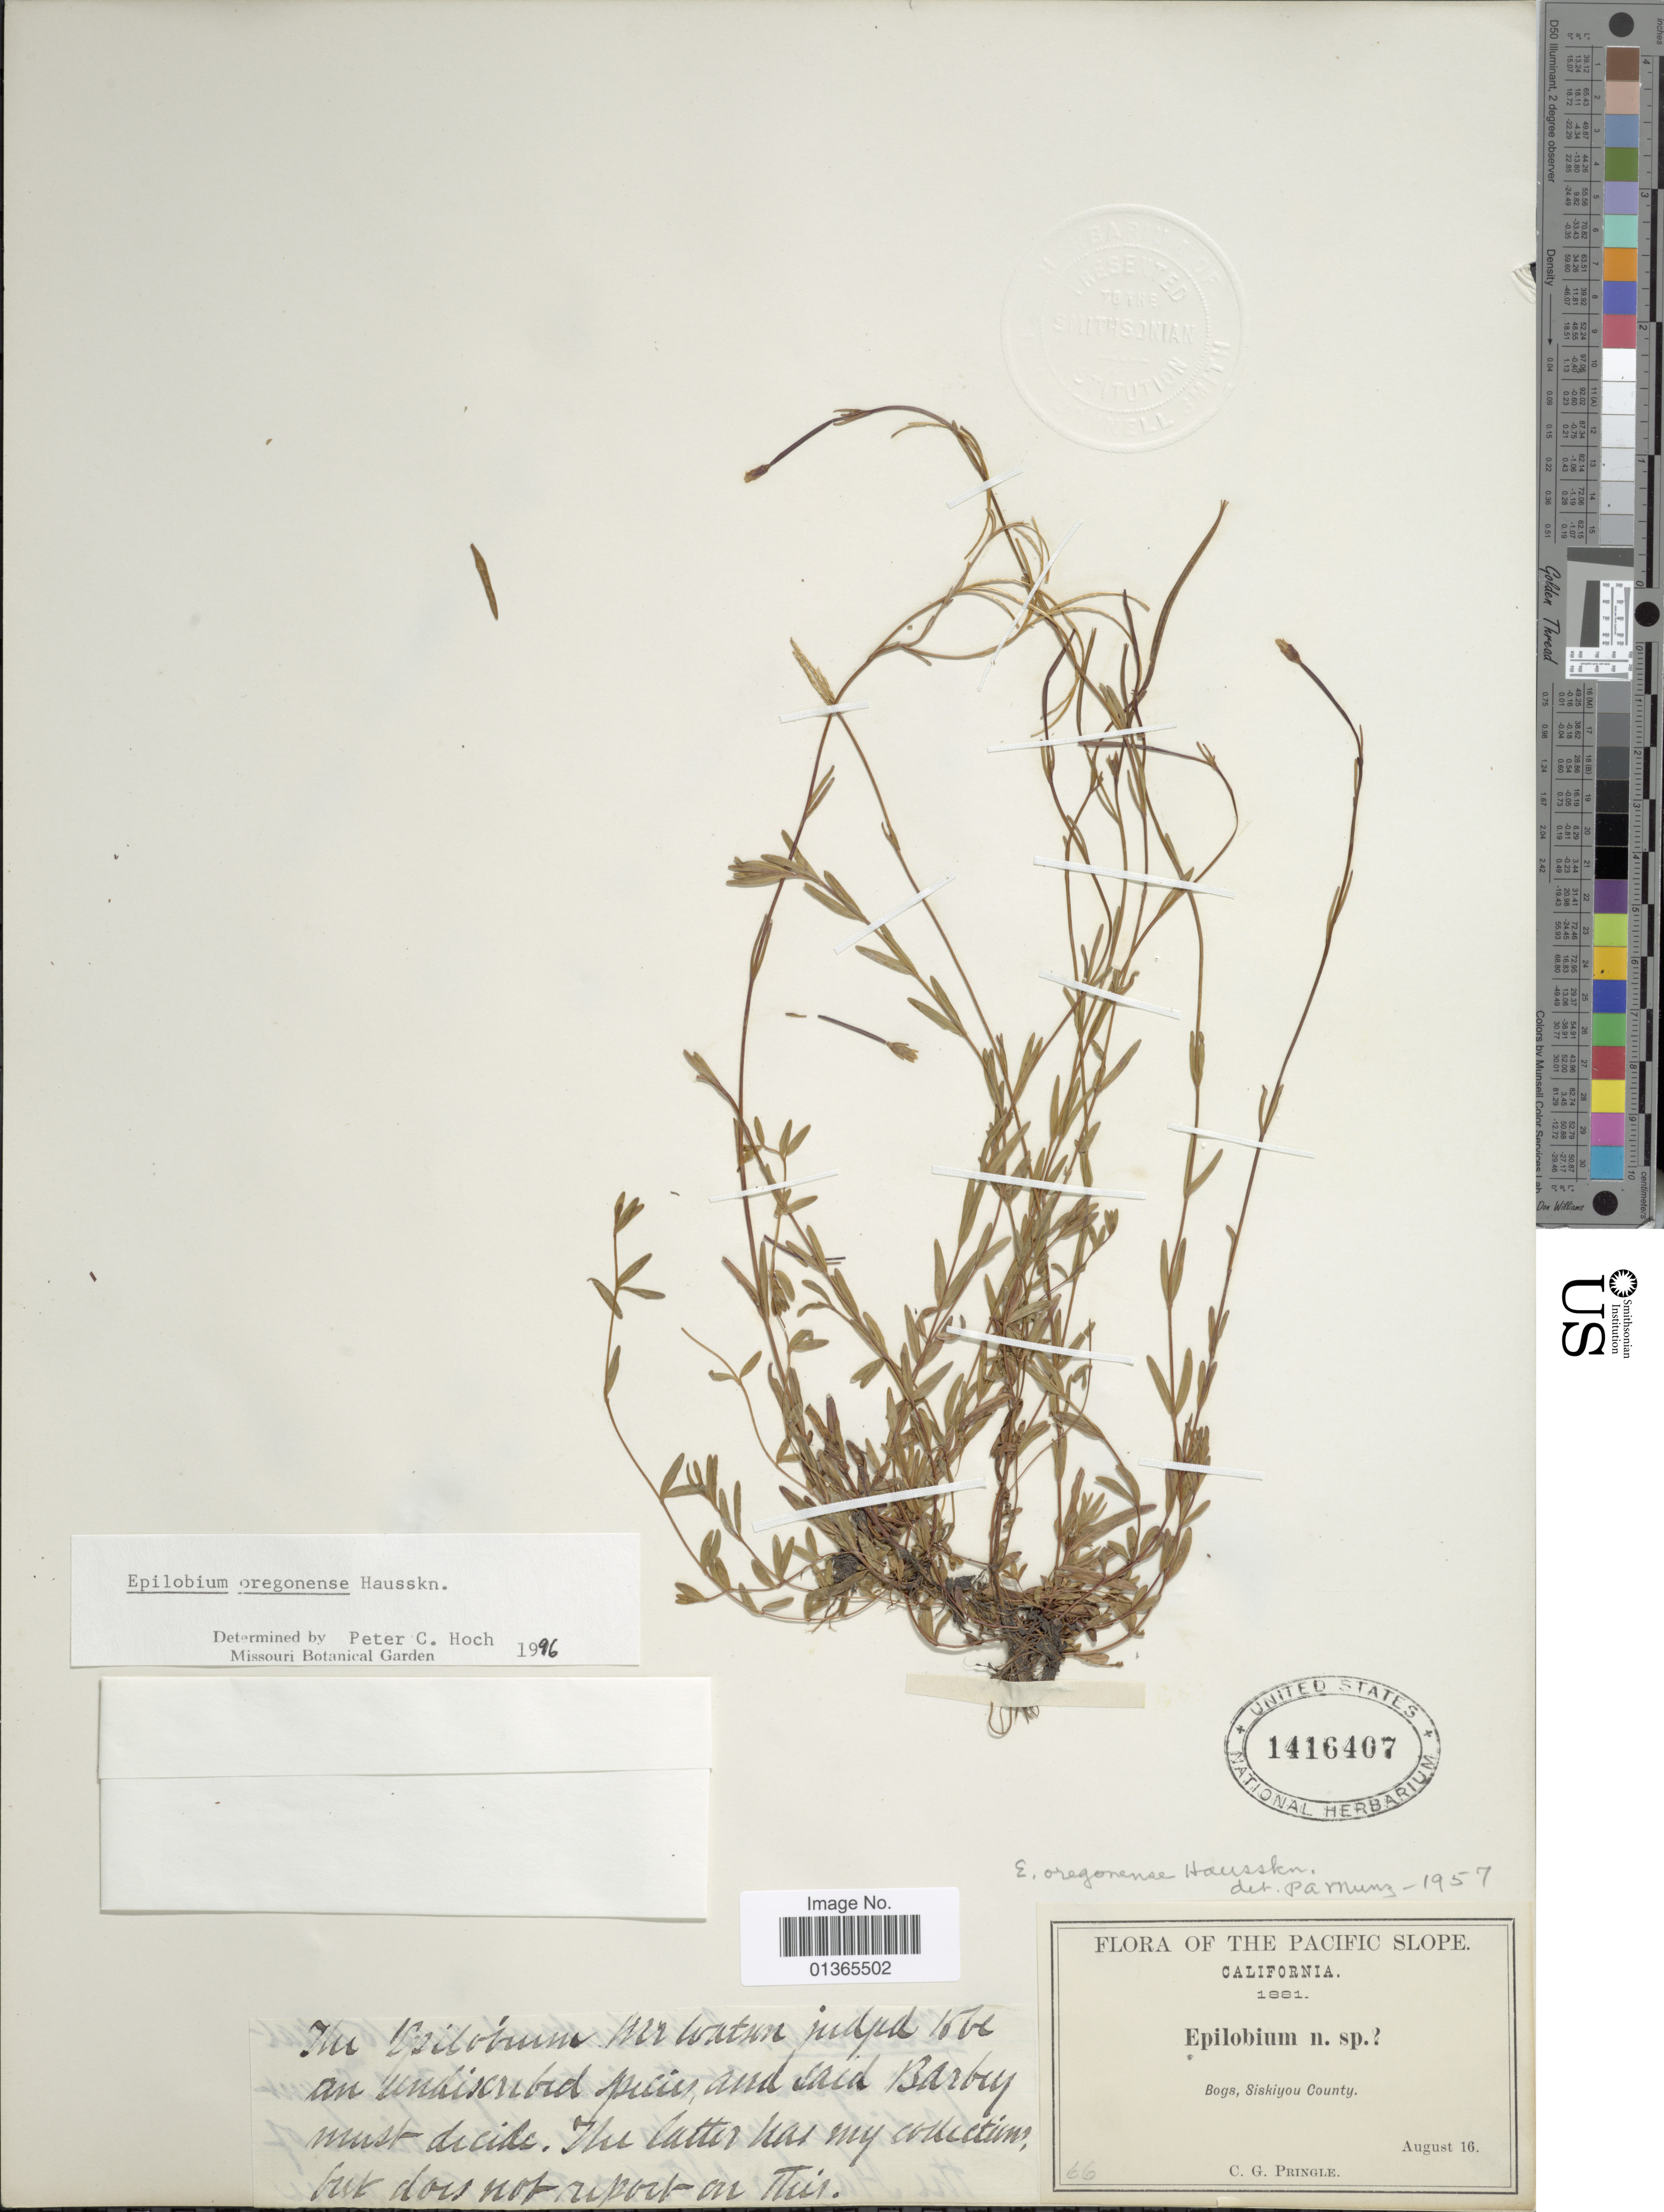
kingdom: Plantae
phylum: Tracheophyta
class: Magnoliopsida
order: Myrtales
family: Onagraceae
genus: Epilobium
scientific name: Epilobium oregonense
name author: Hausskn.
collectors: C. G. Pringle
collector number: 66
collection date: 1881-08-16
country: United States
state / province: California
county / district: Siskiyou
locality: Pacific Slope. Bogs, Siskiyou County.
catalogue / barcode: US 1416407